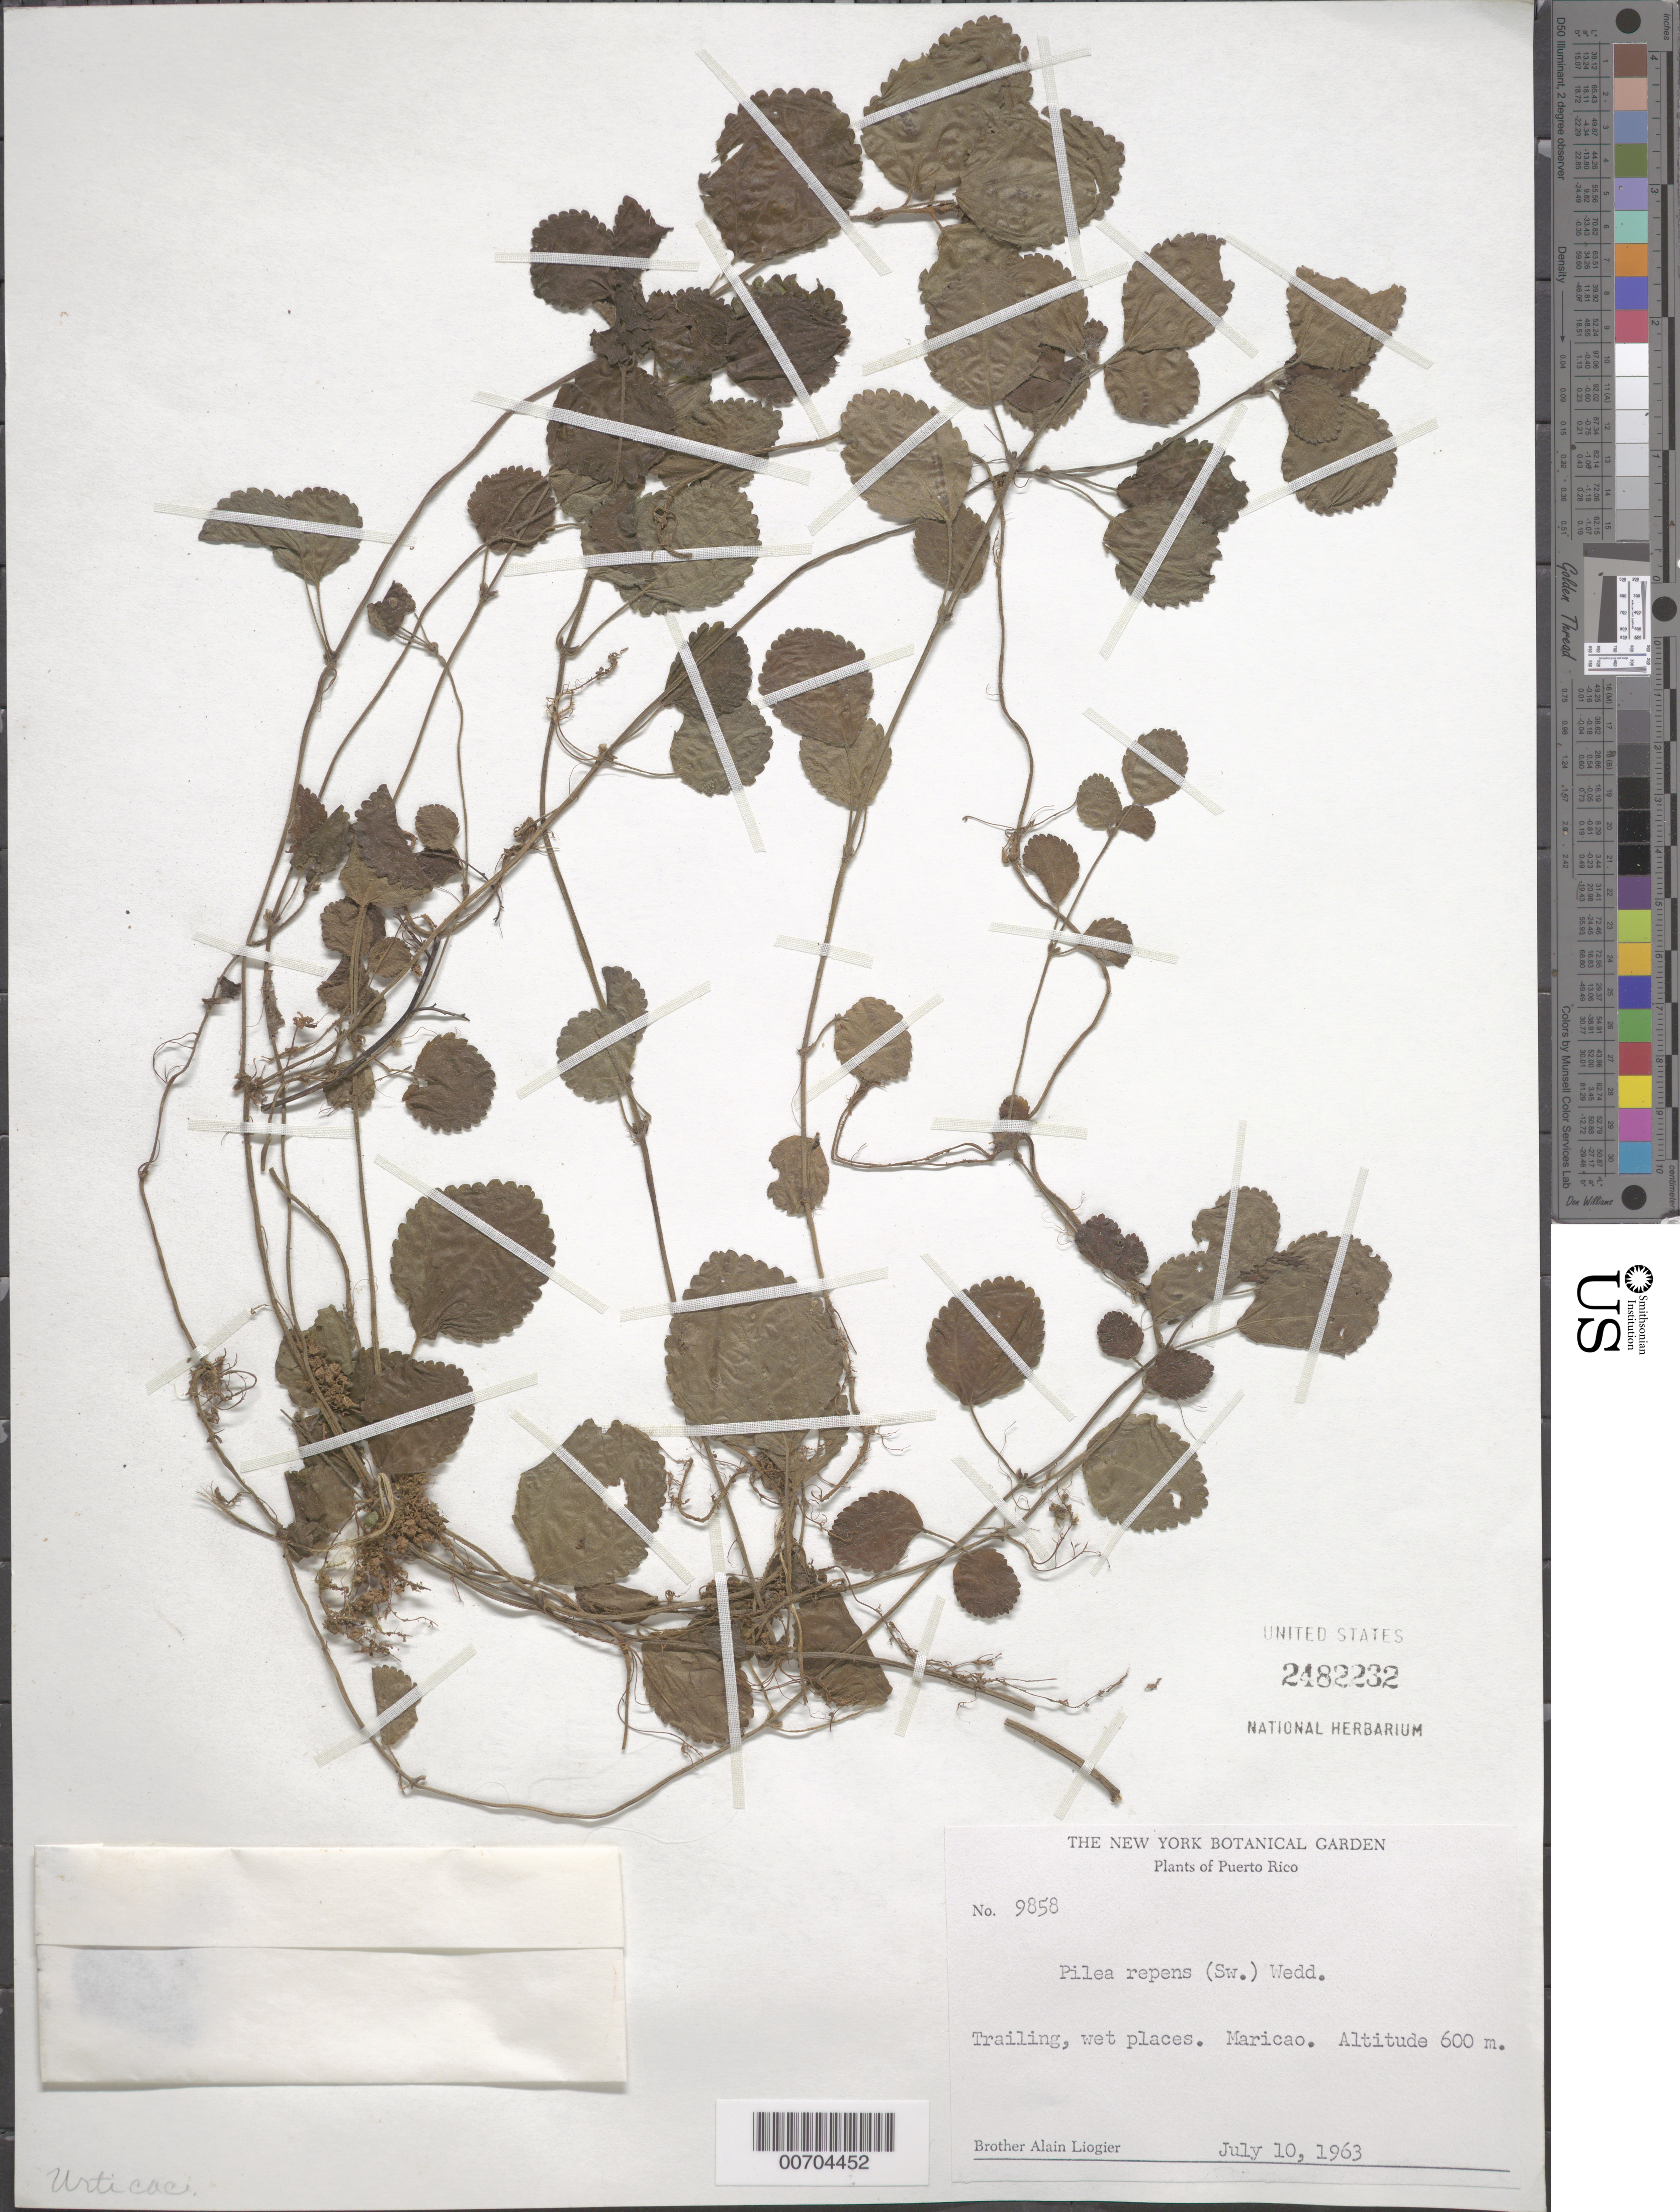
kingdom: Plantae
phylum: Tracheophyta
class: Magnoliopsida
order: Rosales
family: Urticaceae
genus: Pilea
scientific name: Pilea repens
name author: (Sw.) Wedd.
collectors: A. H. Liogier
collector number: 9858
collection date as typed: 10 Jul 1963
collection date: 1963-07-10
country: Puerto Rico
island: Greater Antilles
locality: Maricao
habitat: Trailing, wet places.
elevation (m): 600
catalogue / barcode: US 2482232